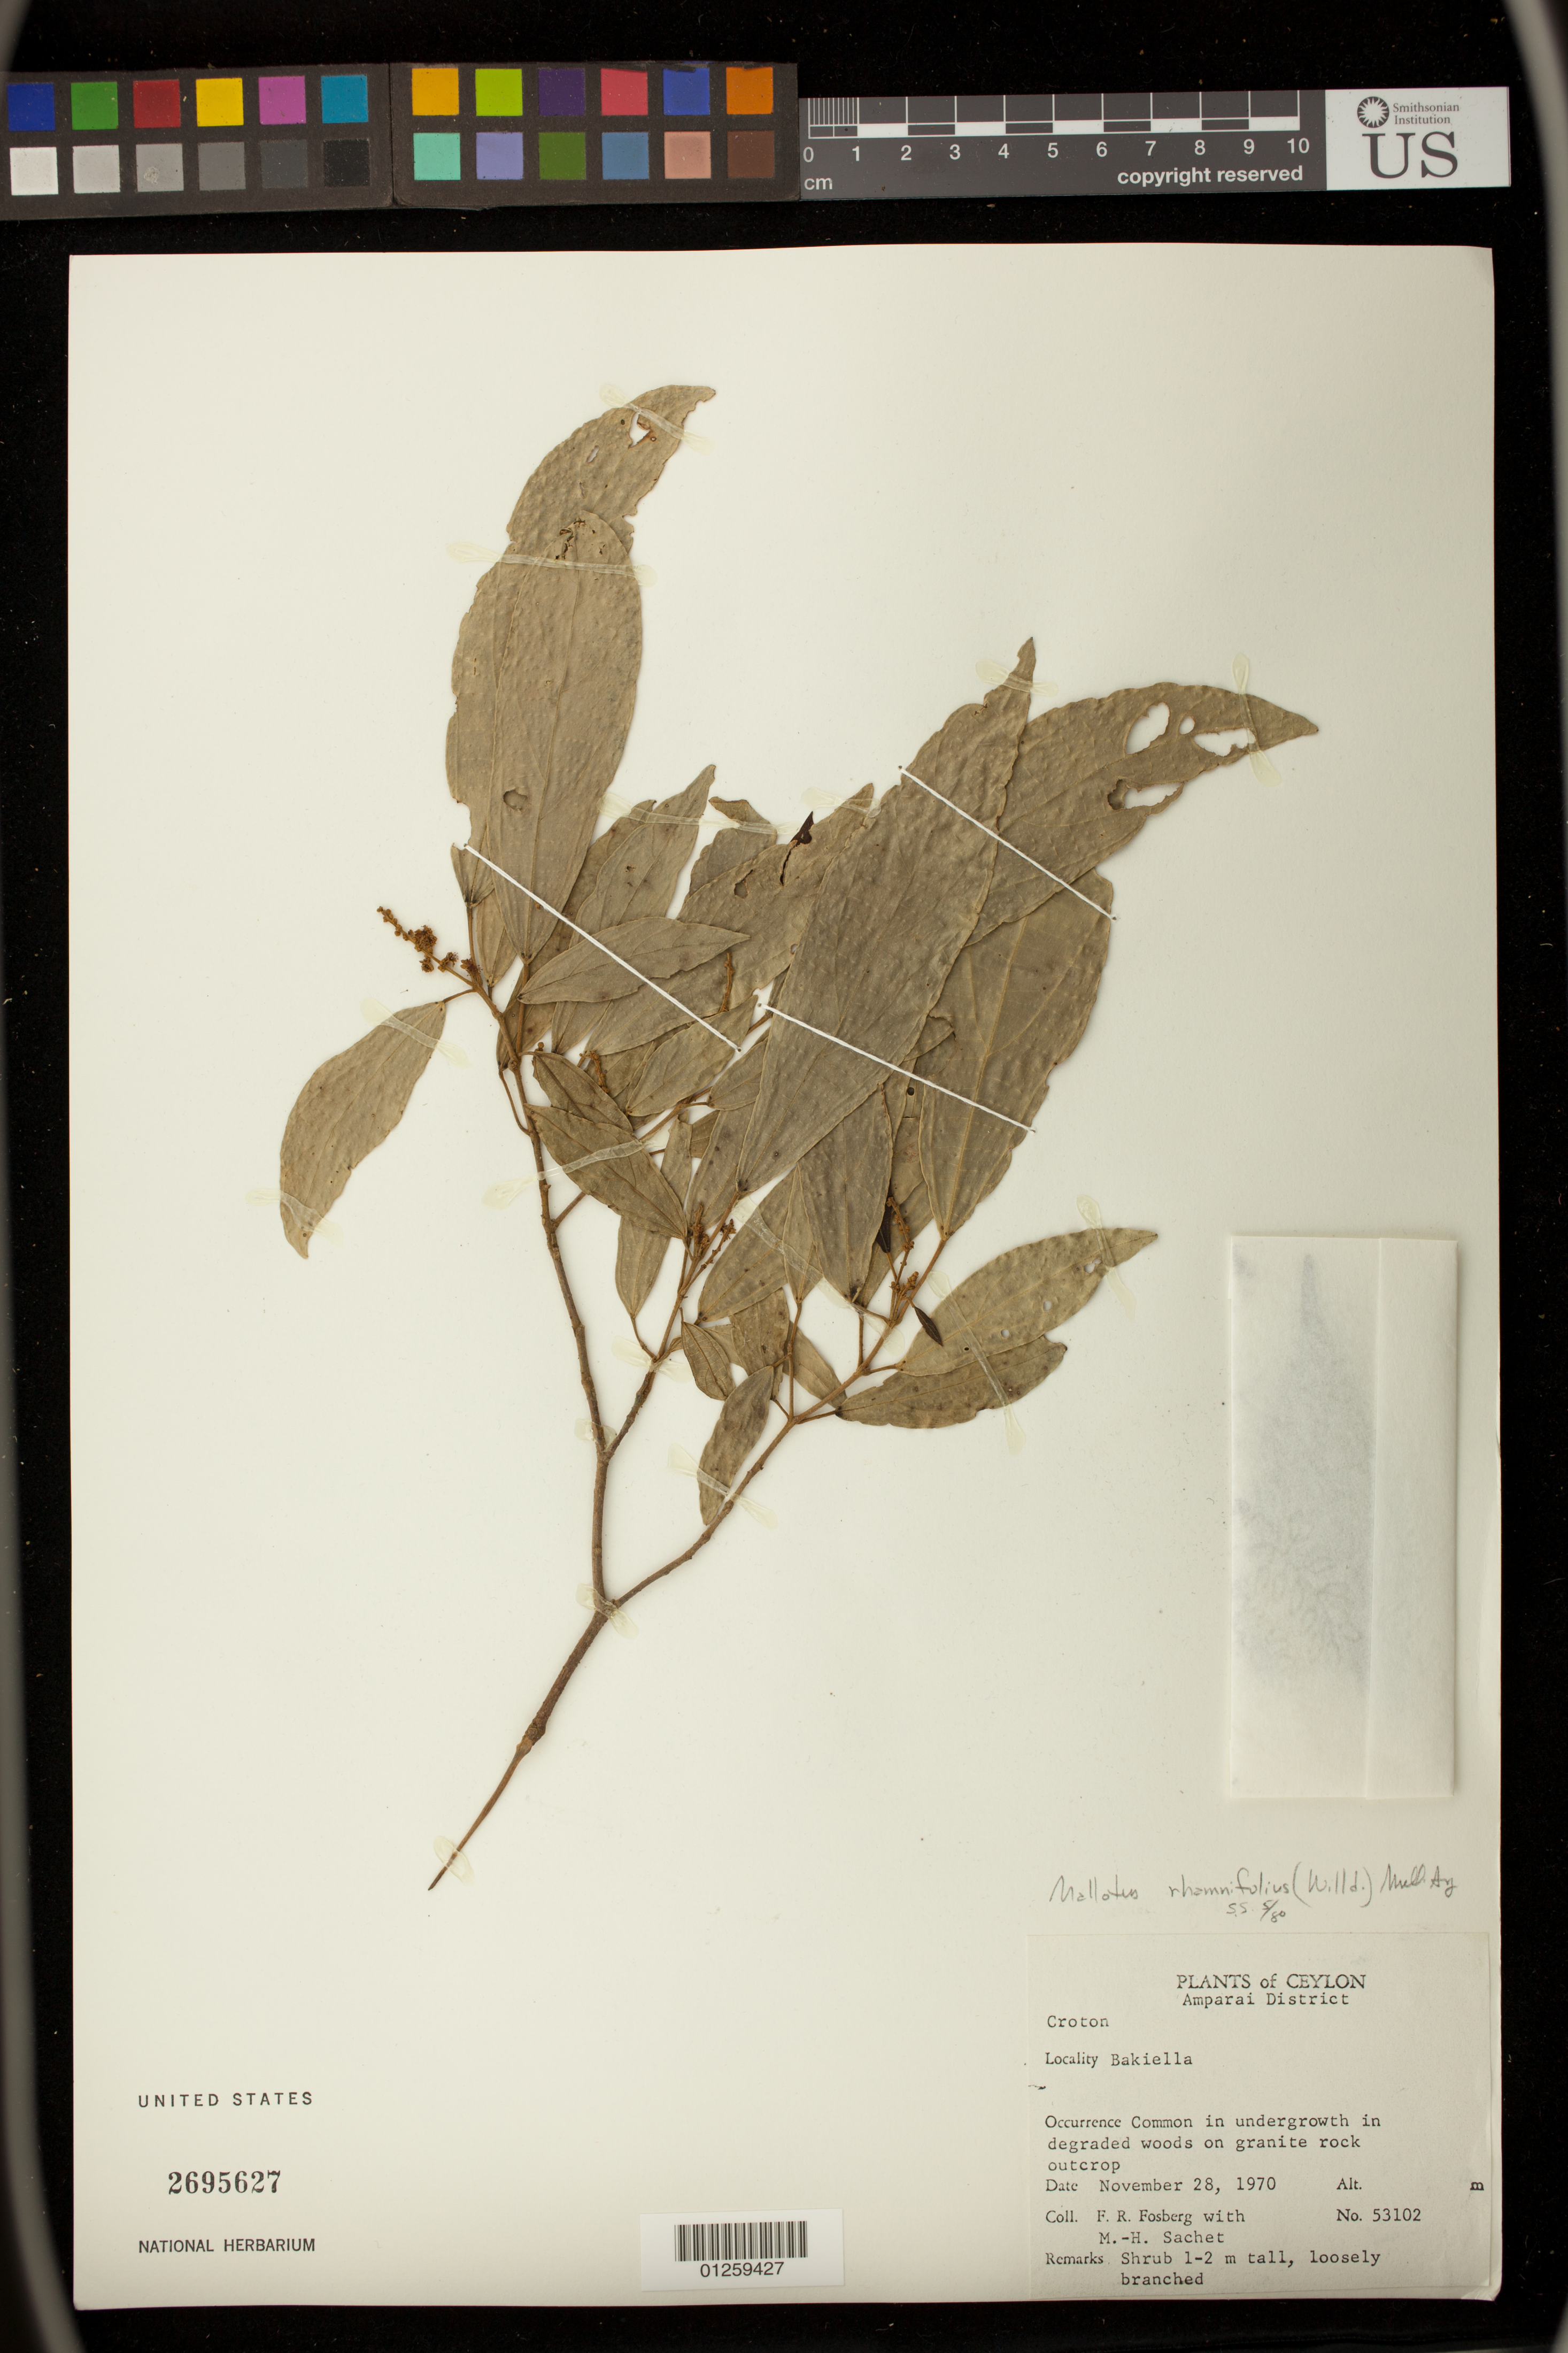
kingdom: Plantae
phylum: Tracheophyta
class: Magnoliopsida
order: Malpighiales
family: Euphorbiaceae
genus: Mallotus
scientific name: Mallotus rhamnifolius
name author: (Willd.) Müll. Arg.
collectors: F. R. Fosberg & M.-H. Sachet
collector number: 53102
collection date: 1970-11-28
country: Sri Lanka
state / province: Eastern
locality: Amparai District,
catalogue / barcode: US 2695627